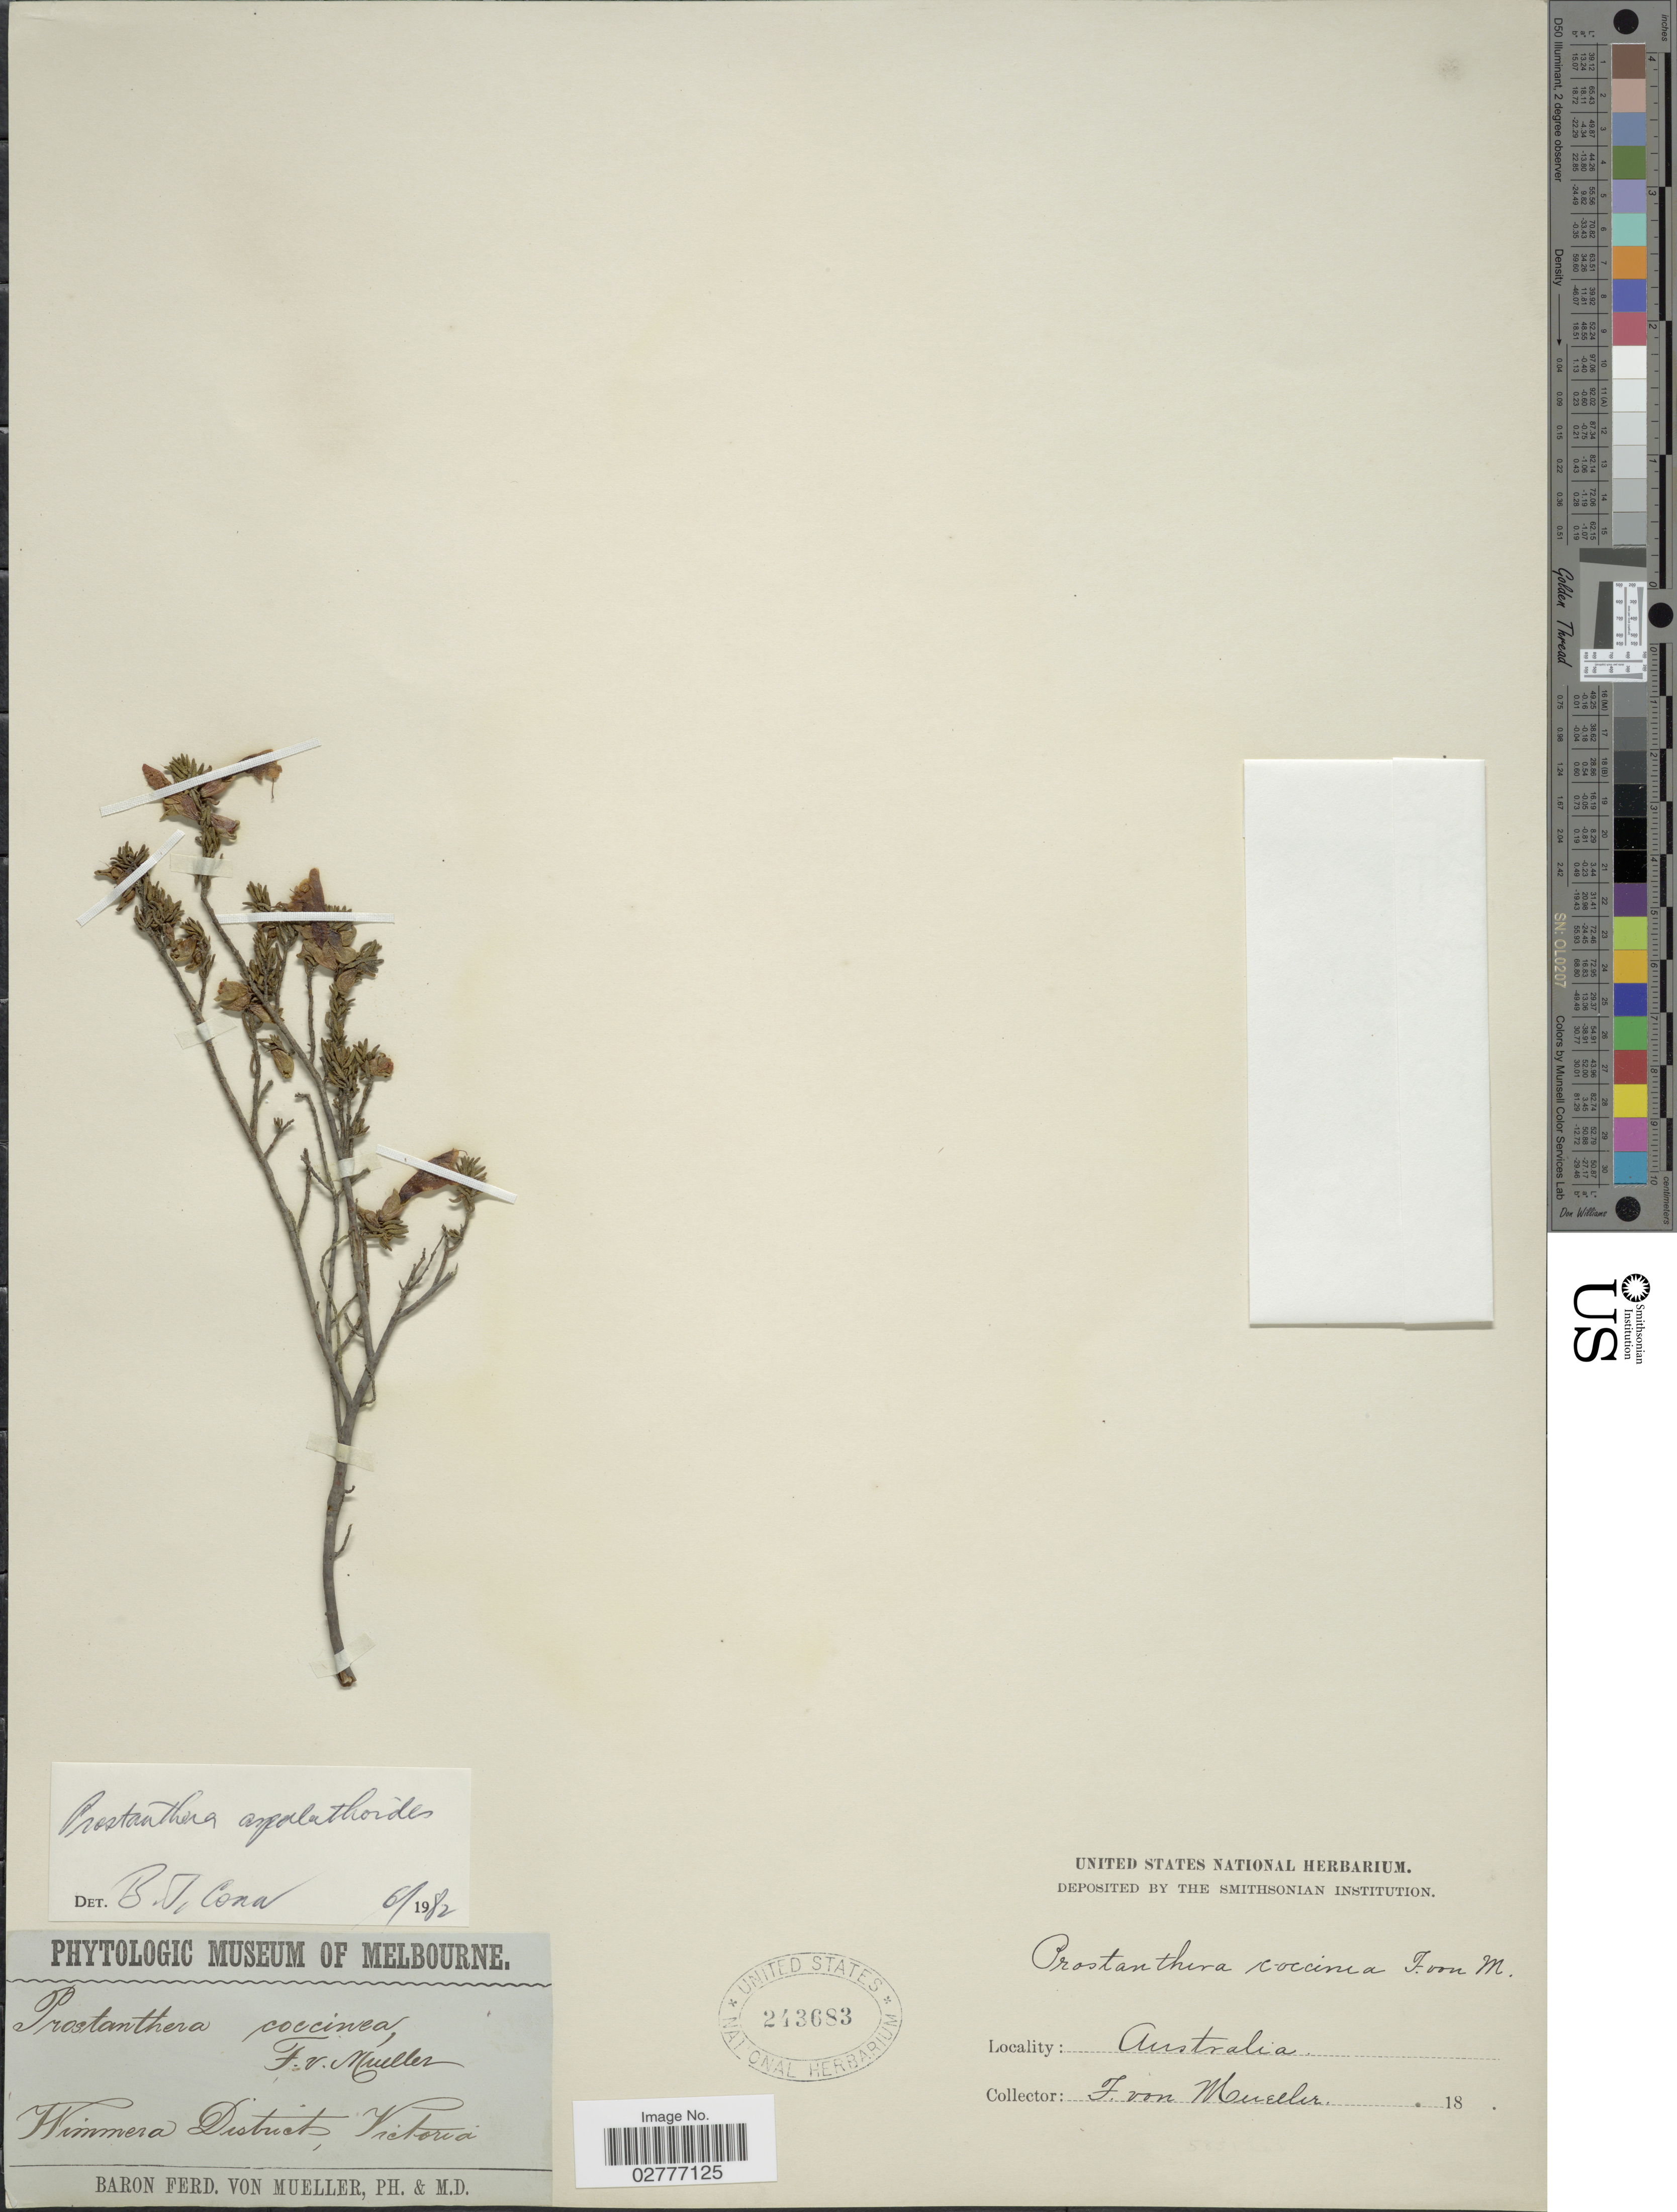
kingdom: Plantae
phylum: Tracheophyta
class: Magnoliopsida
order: Lamiales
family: Lamiaceae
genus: Prostanthera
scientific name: Prostanthera aspalathoides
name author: A. Cunn. ex Benth.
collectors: F. Mueller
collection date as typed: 18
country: Australia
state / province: Victoria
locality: Wimmera District, Victoria.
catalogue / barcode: US 243683